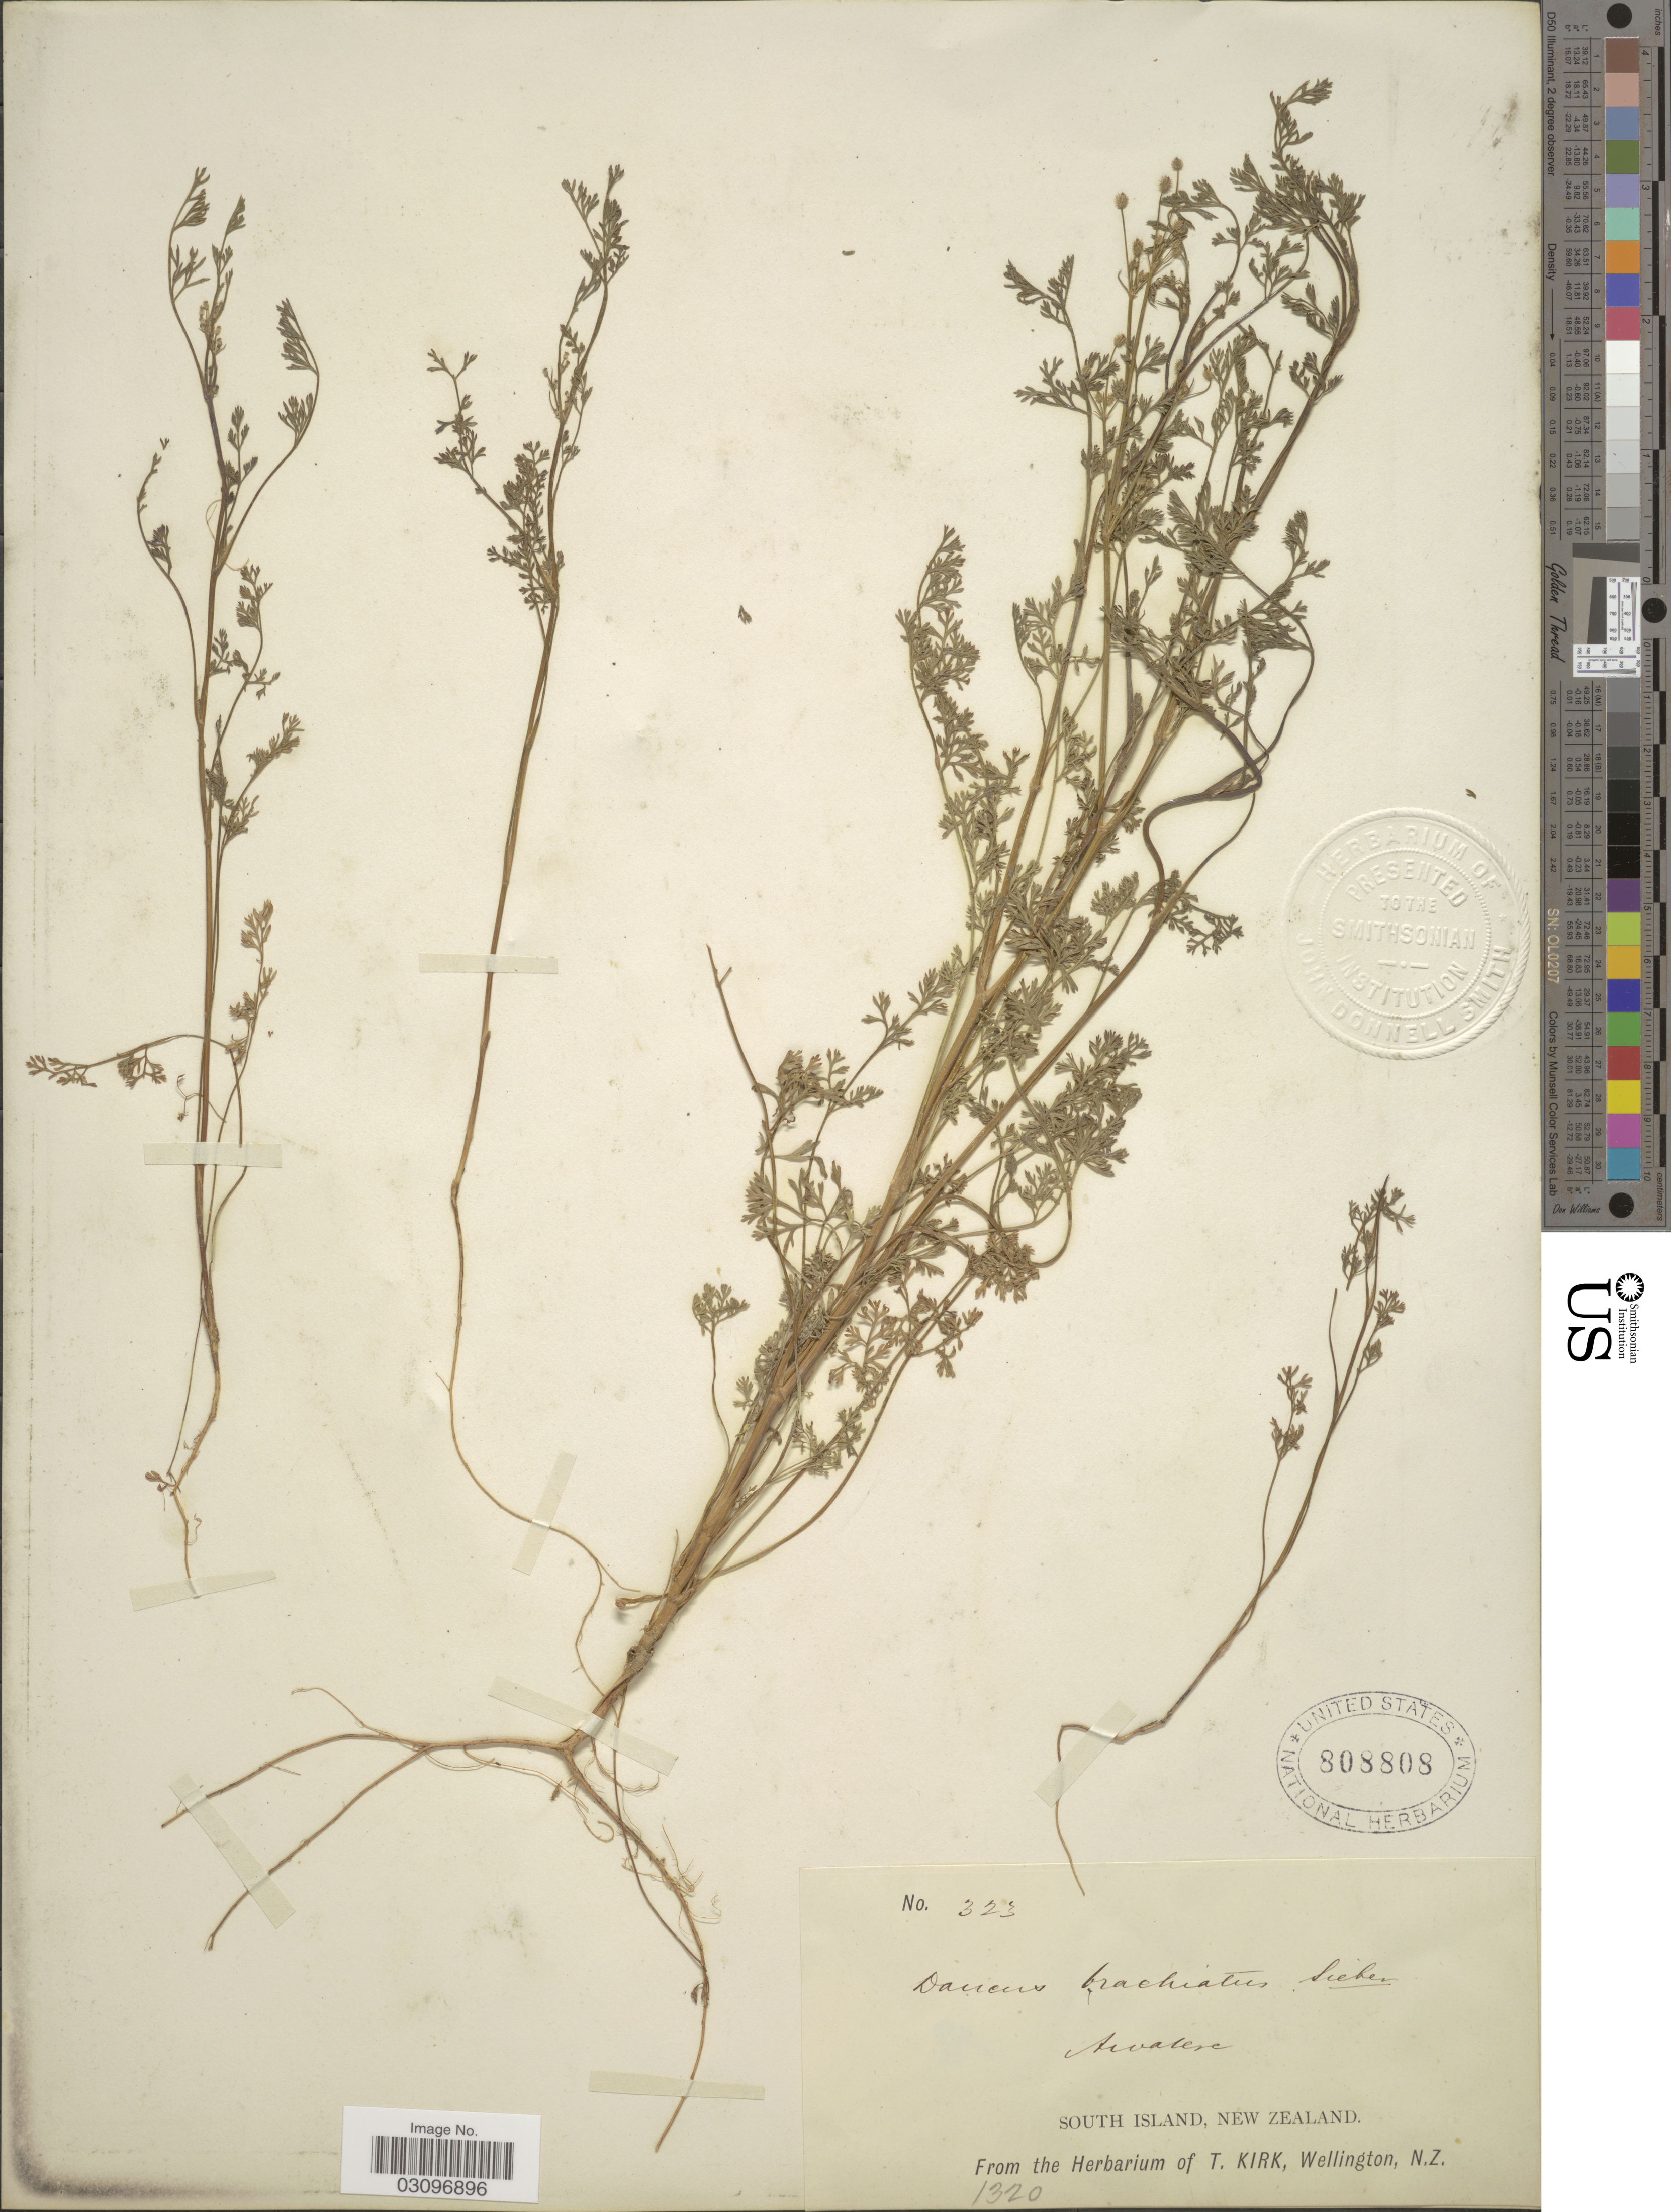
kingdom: Plantae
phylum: Tracheophyta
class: Magnoliopsida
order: Apiales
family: Apiaceae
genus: Daucus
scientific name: Daucus brachiatus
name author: Torr.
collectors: ex herb. T. Kirk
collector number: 323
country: New Zealand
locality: South Island. Awatere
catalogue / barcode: US 808808